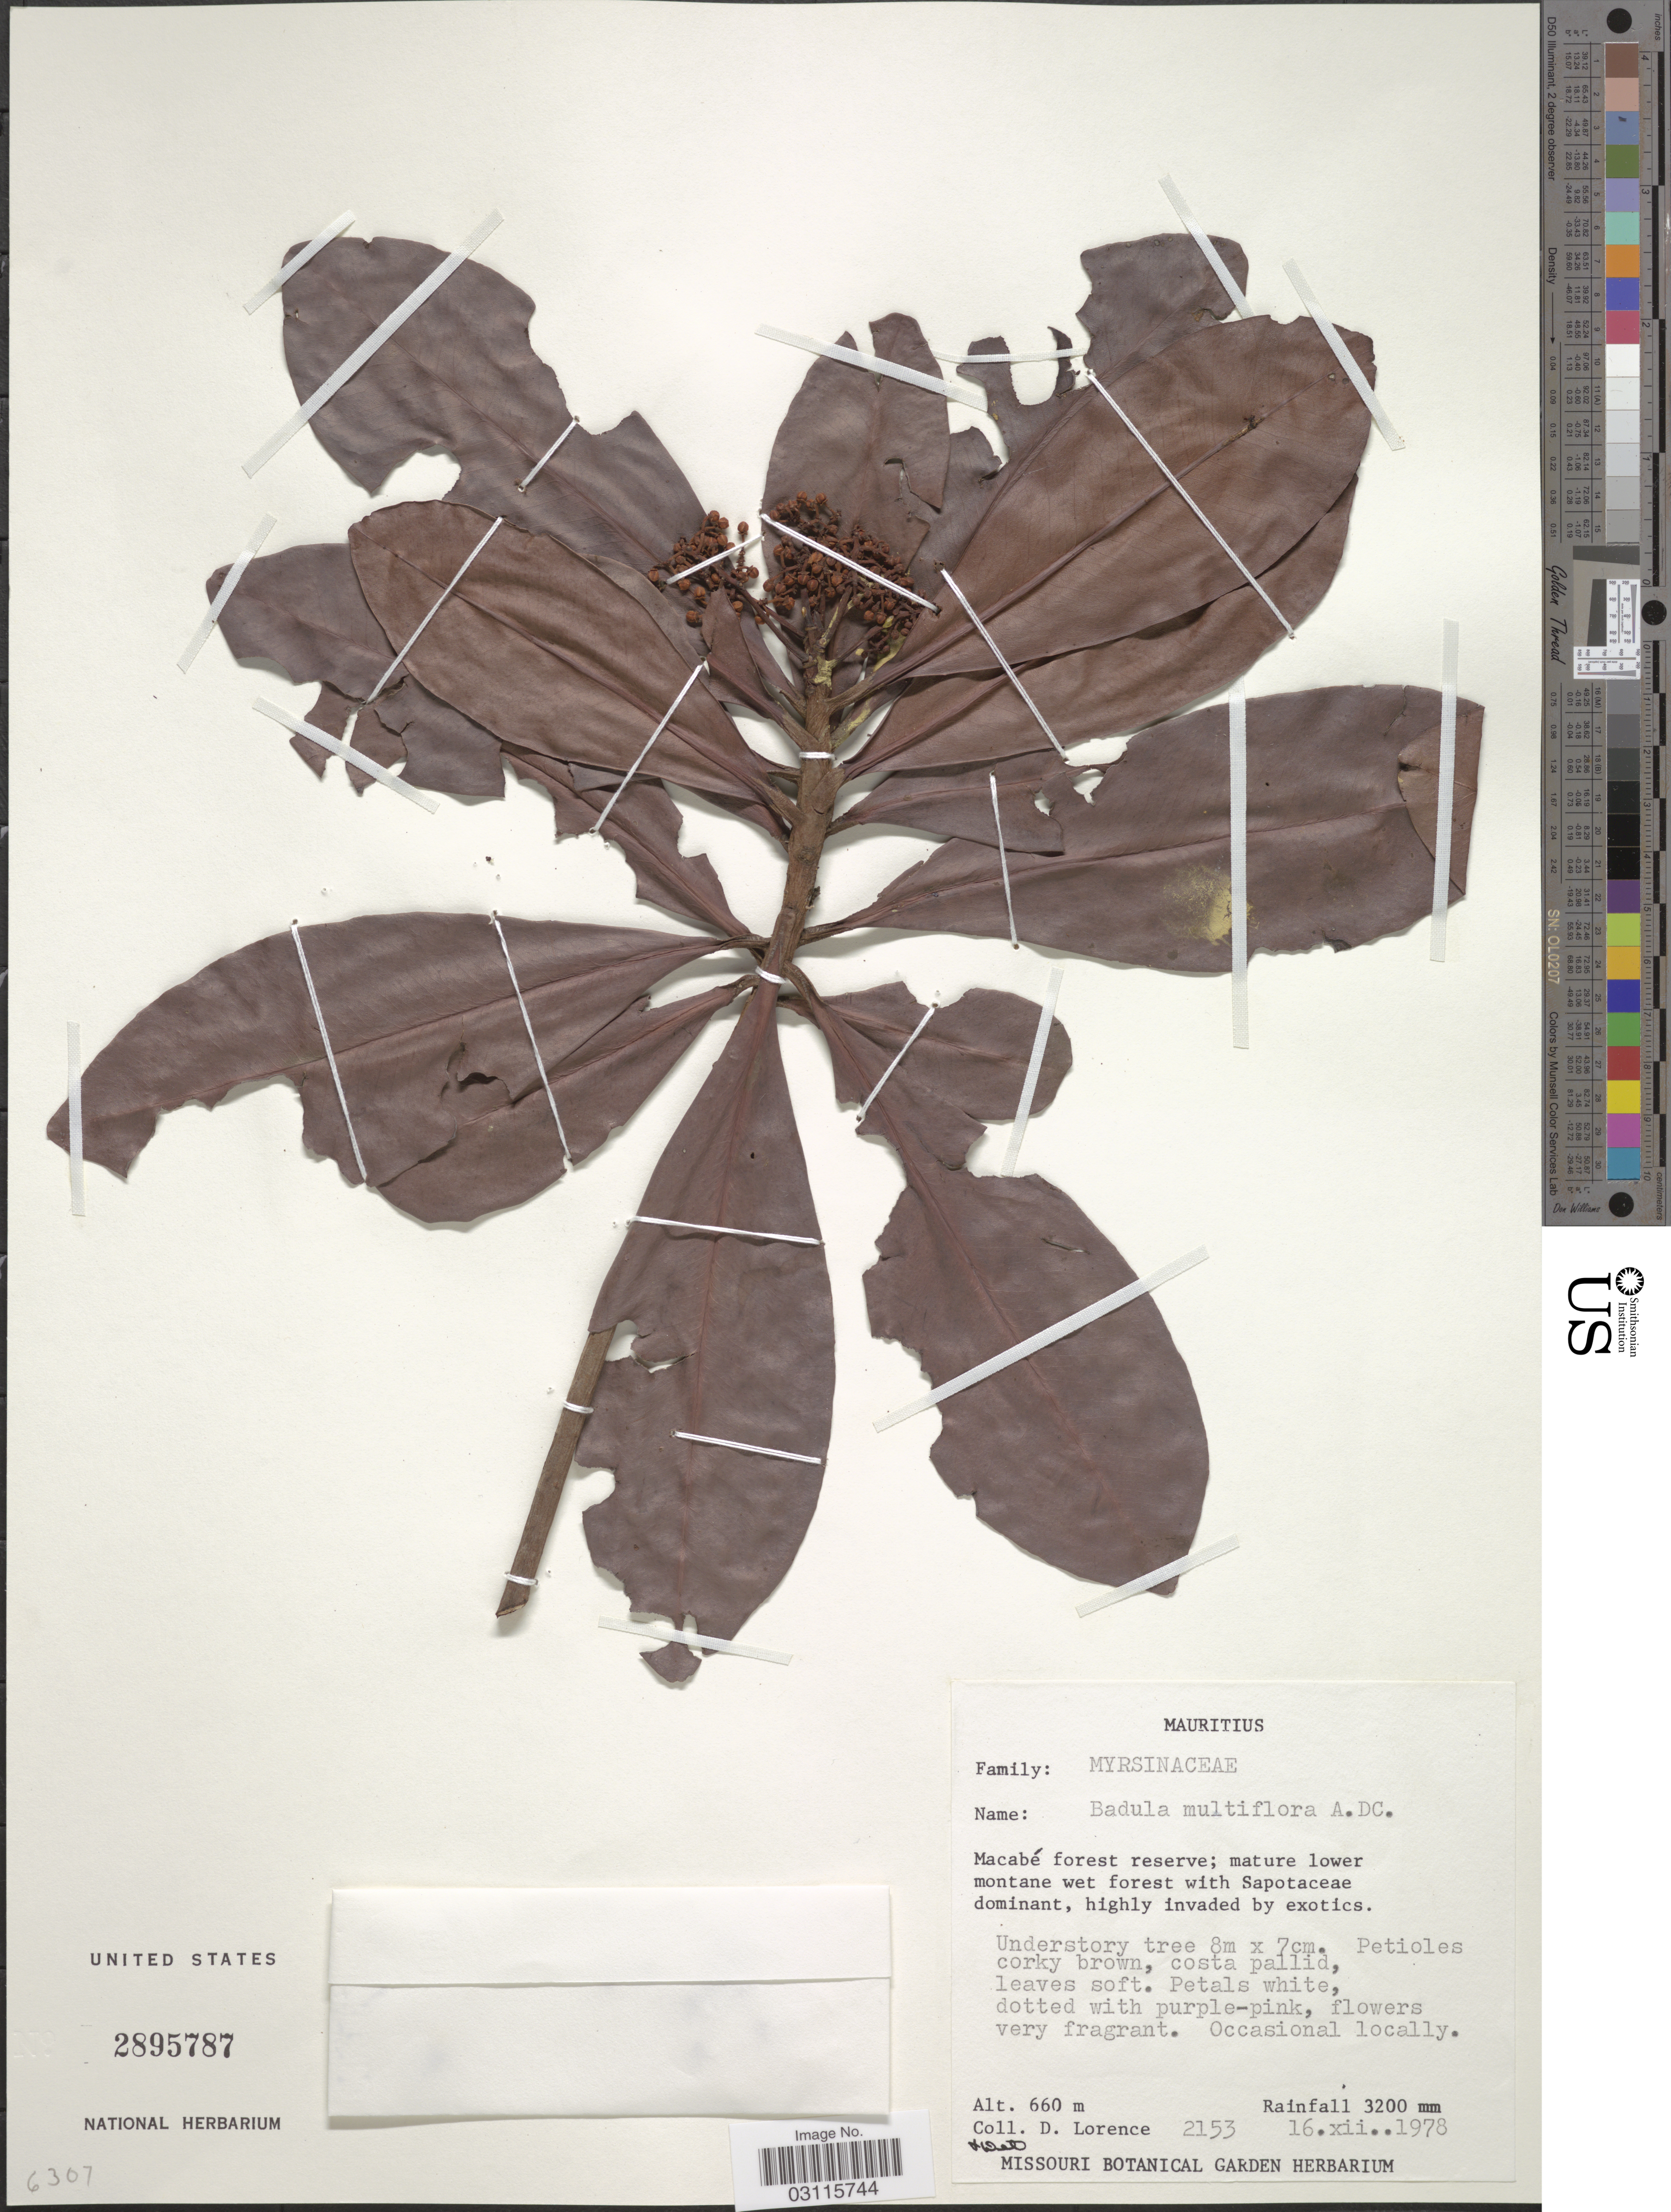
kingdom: Plantae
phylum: Tracheophyta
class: Magnoliopsida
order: Ericales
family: Primulaceae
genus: Badula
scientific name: Badula multiflora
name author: A. DC.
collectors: D. Lorence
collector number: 2153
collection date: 1978-12-16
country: Mauritius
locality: Macabé forest reserve.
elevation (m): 660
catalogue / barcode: US 2895787